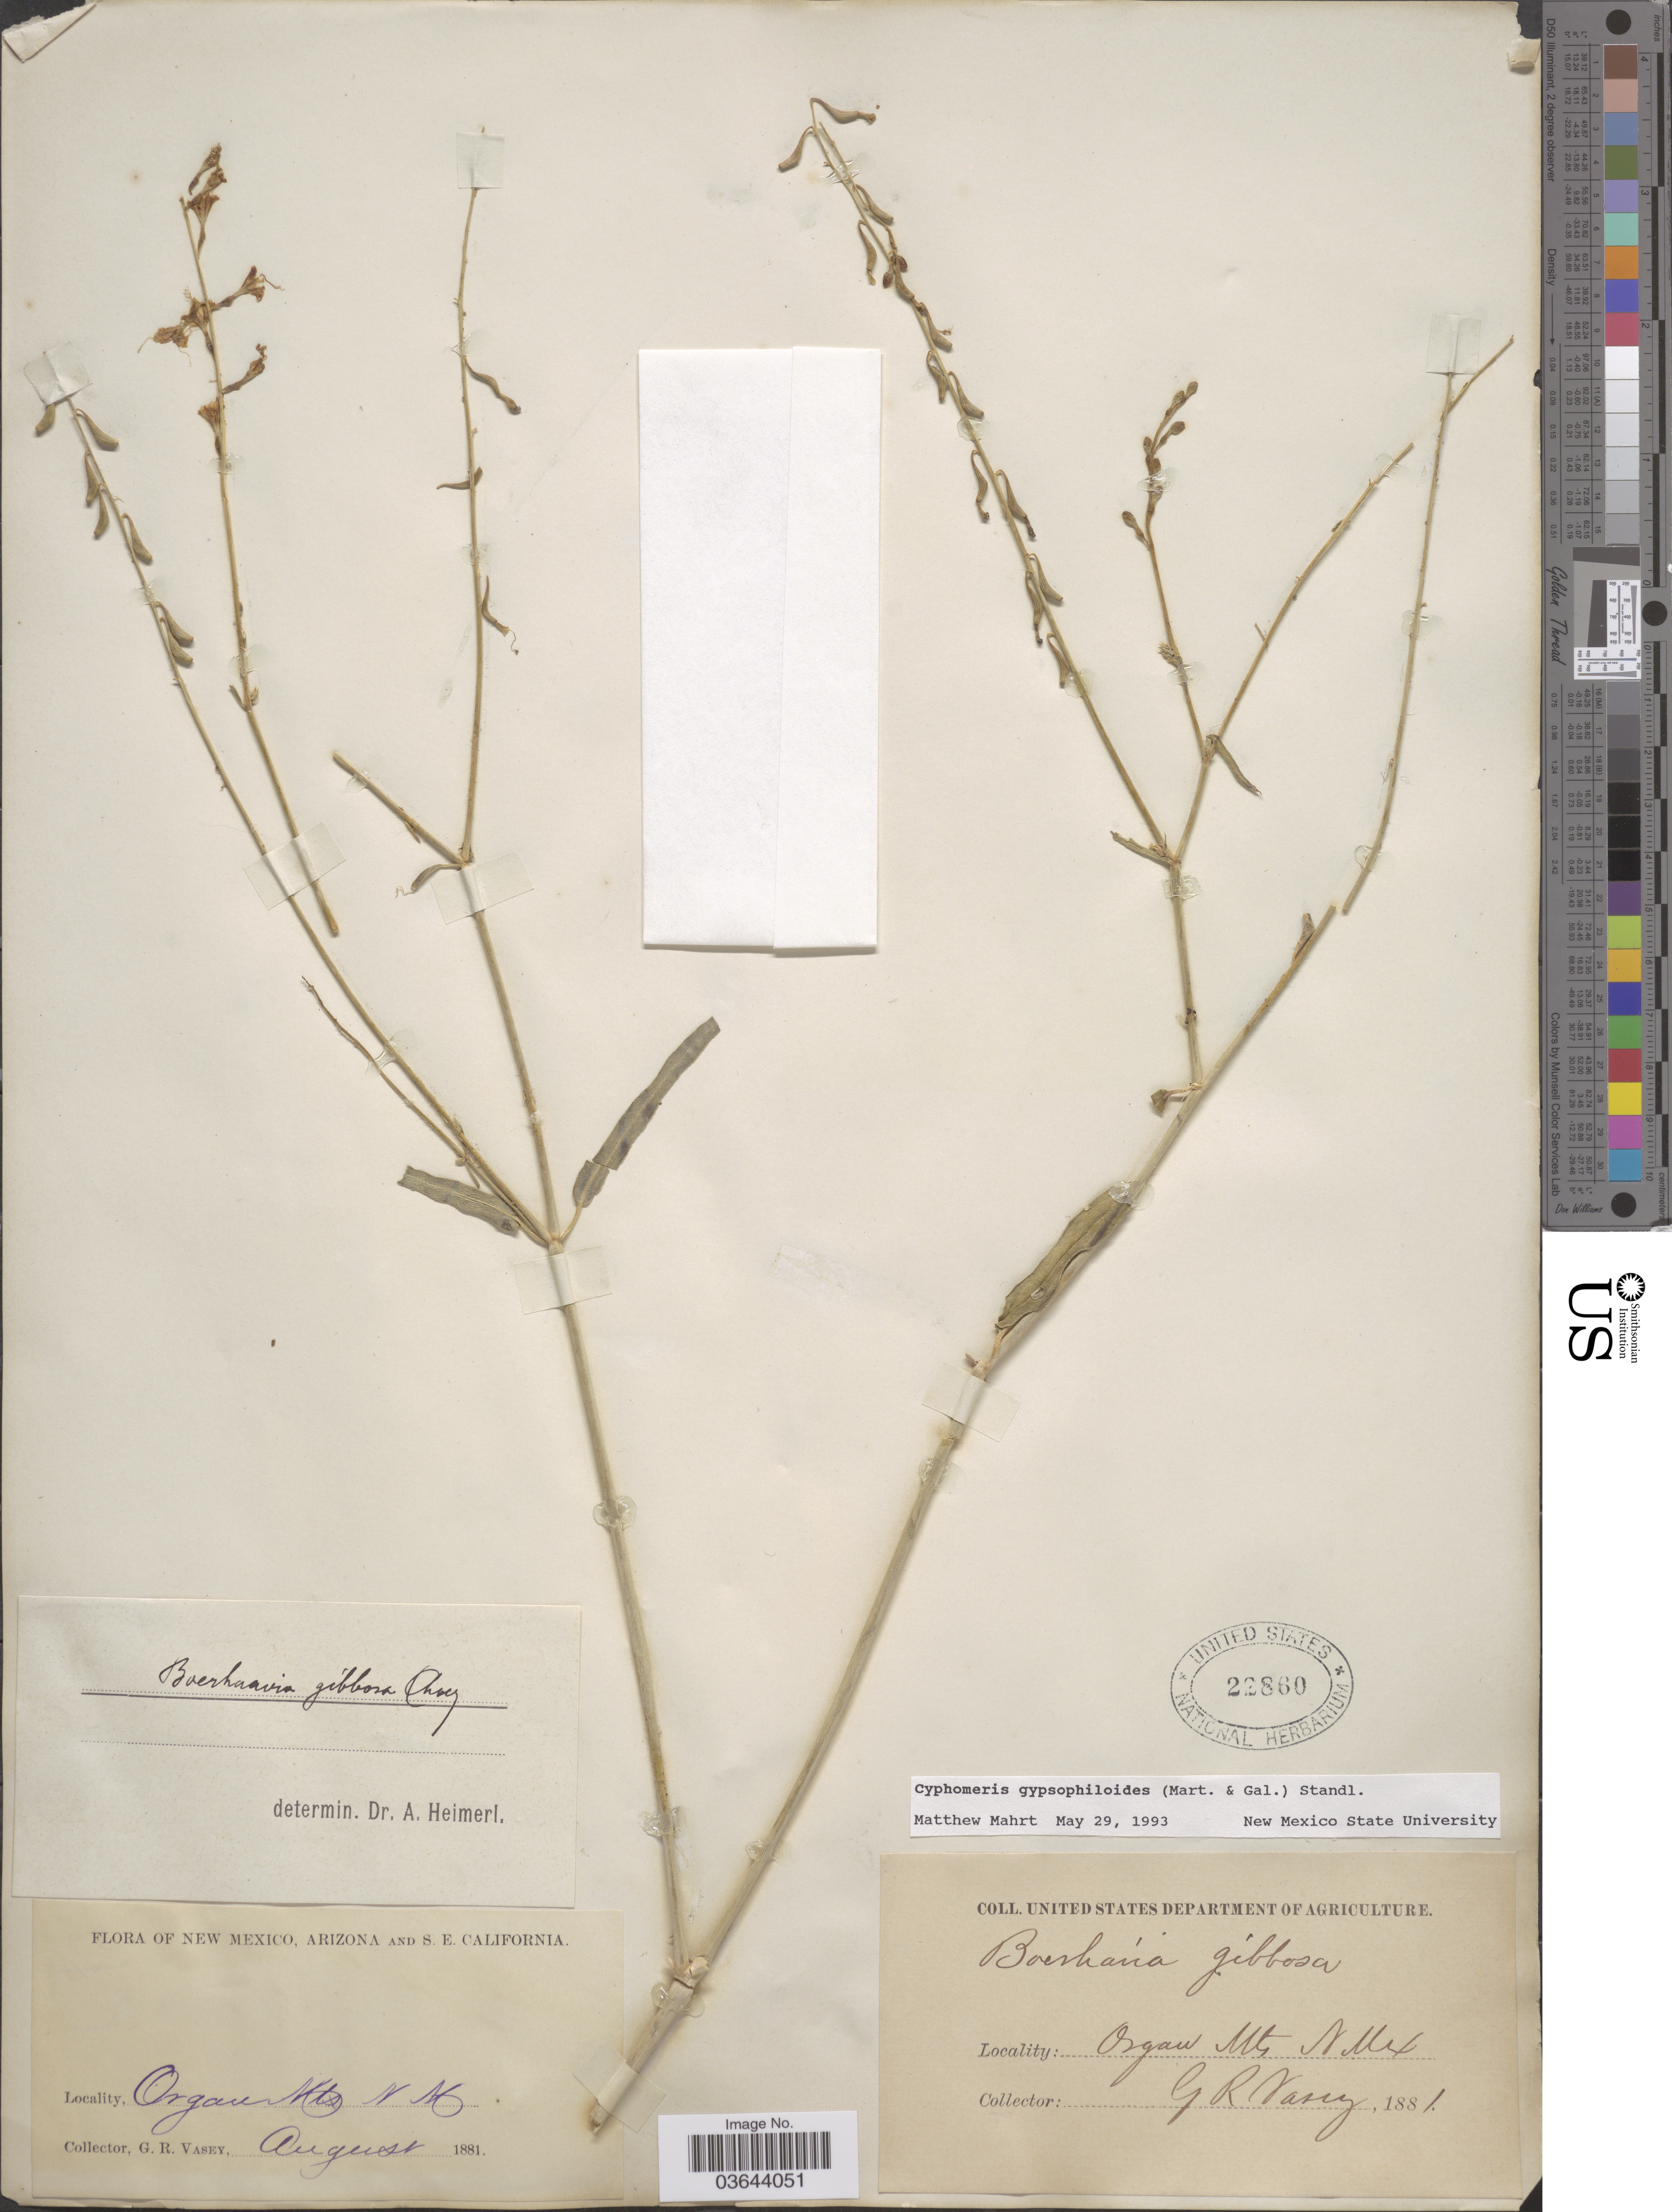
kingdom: Plantae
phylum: Tracheophyta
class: Magnoliopsida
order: Caryophyllales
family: Nyctaginaceae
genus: Cyphomeris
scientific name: Cyphomeris gypsophiloides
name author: (M. Martens & Galeotti) Standl.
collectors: G. R. Vasey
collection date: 1881-08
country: United States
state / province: New Mexico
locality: Organ Mts.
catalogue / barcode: US 22860